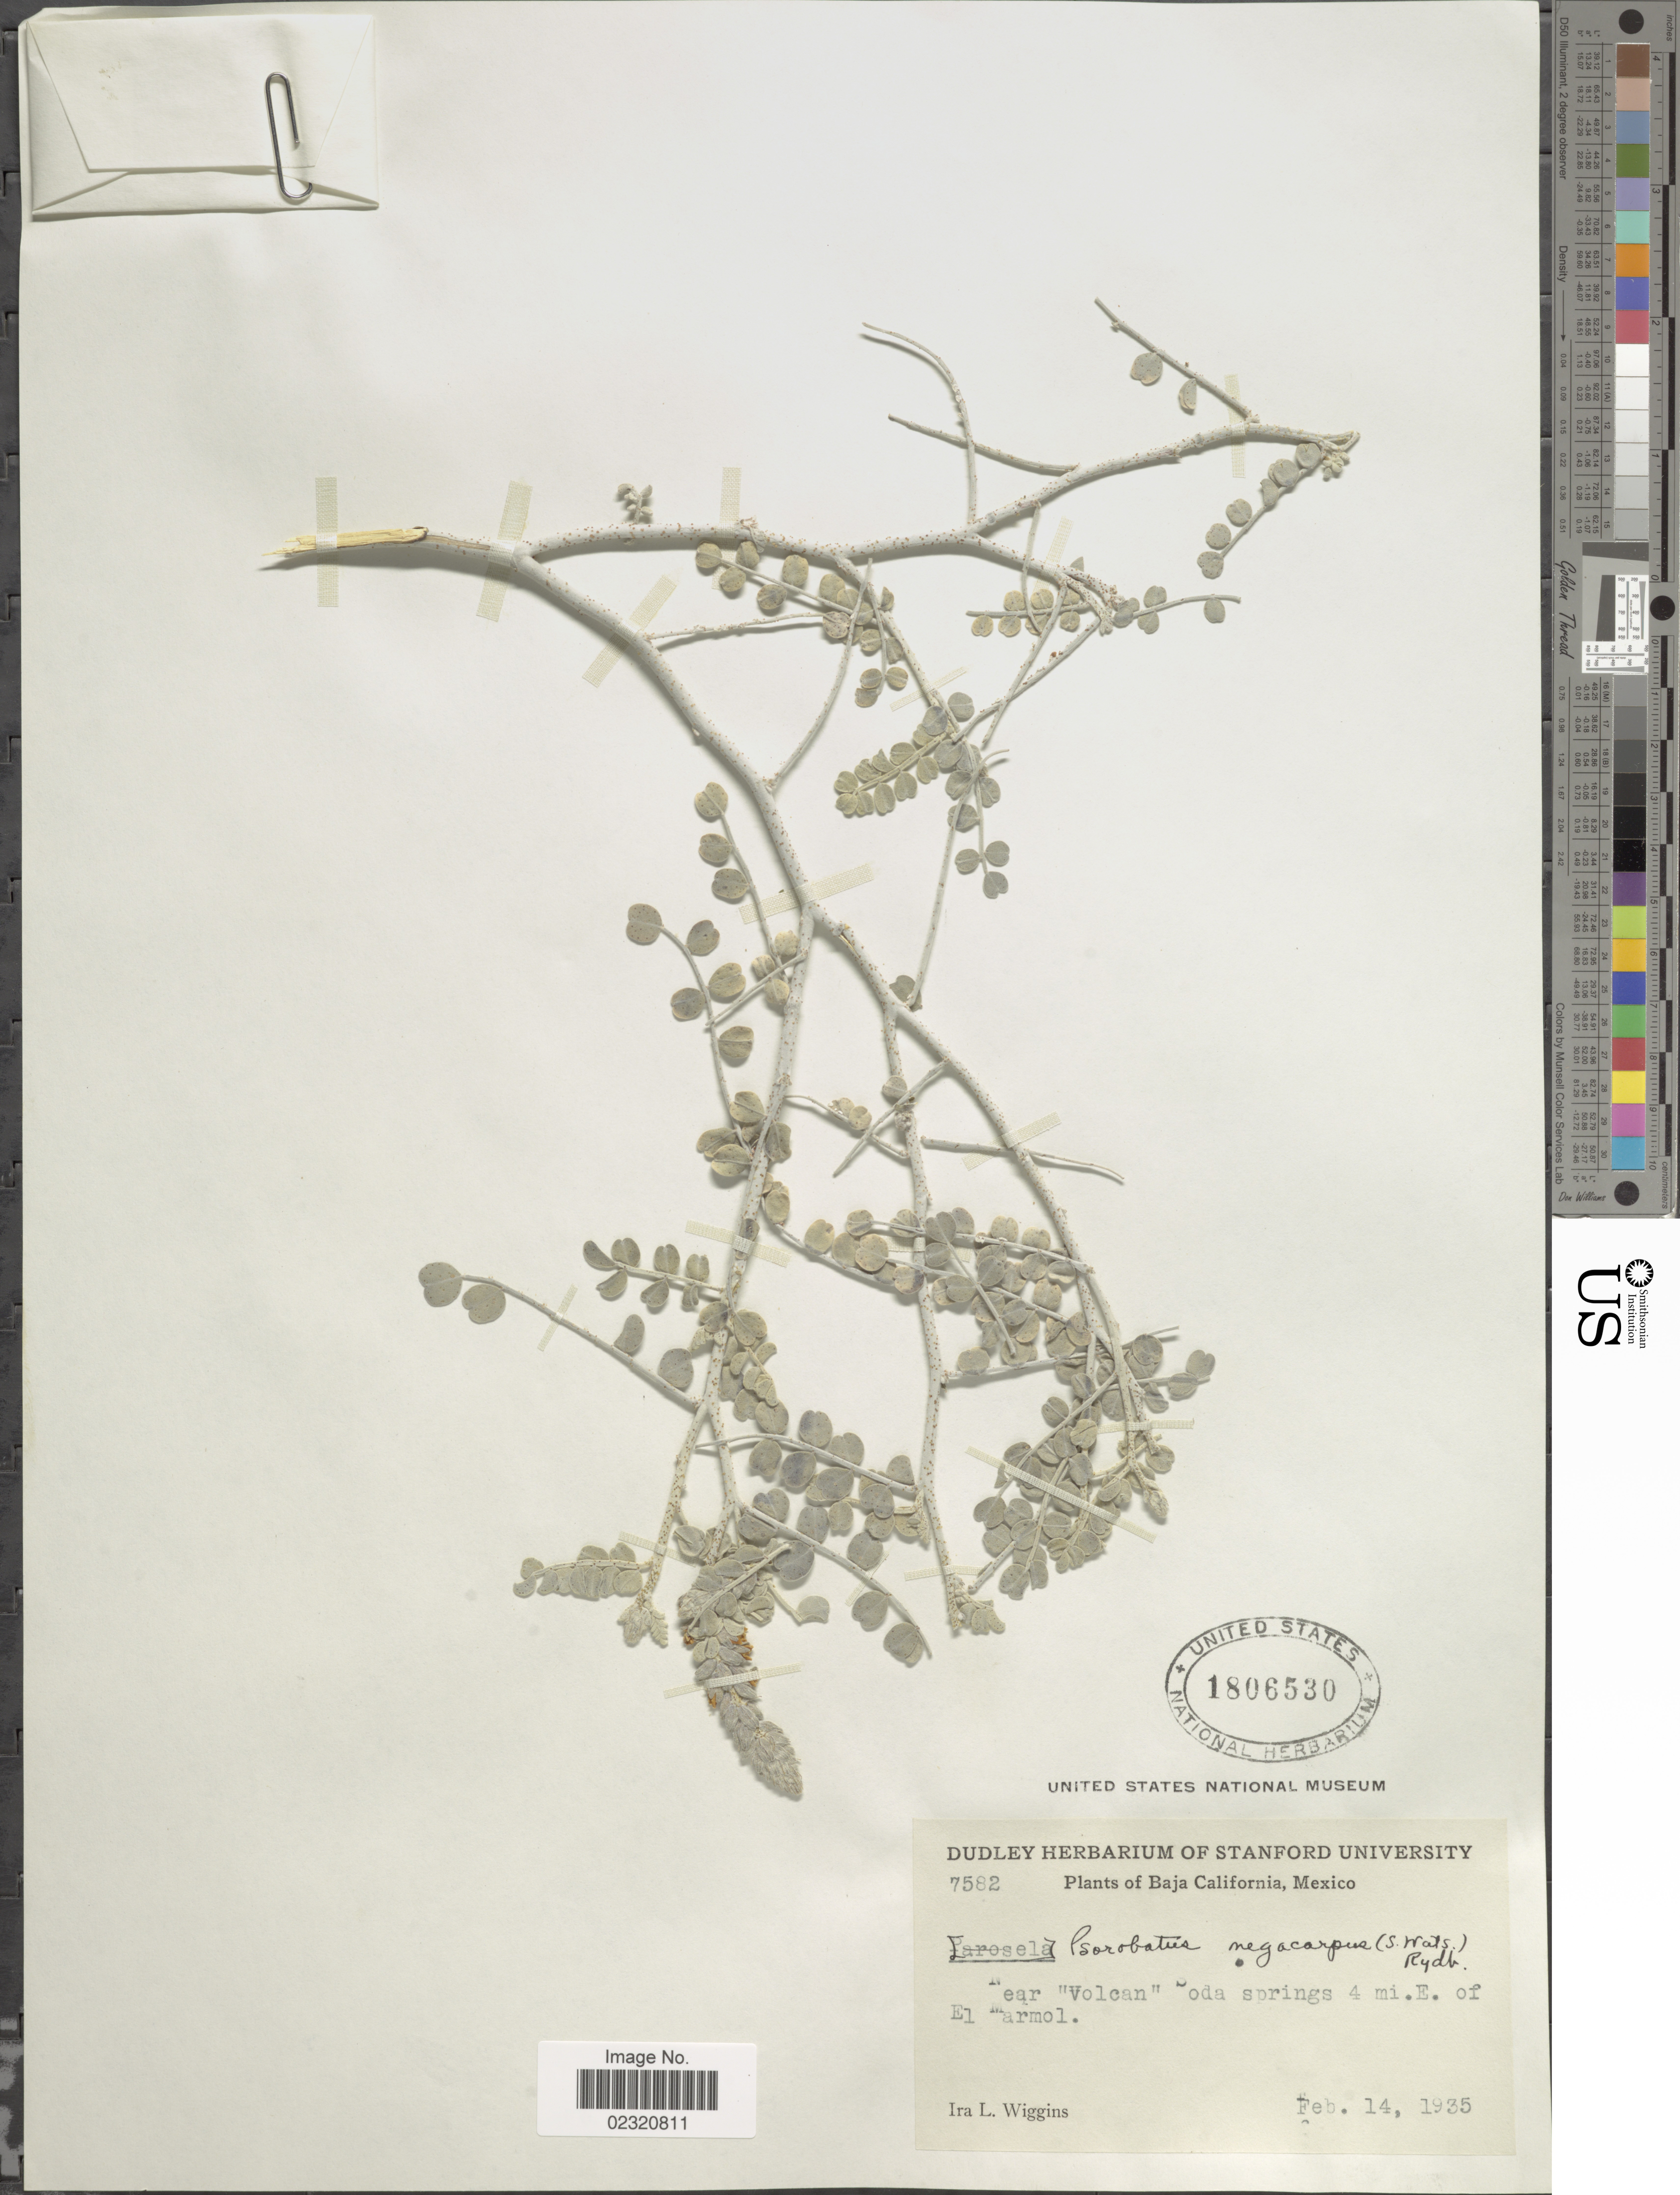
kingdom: Plantae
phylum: Tracheophyta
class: Magnoliopsida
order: Fabales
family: Fabaceae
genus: Errazurizia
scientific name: Errazurizia megacarpa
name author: I.M. Johnst.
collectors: I. L. Wiggins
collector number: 7582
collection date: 1935-02-14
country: Mexico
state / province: Baja California Norte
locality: Near "Volcan" soda springs 4 mi. E. of El Marmol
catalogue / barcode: US 1806530